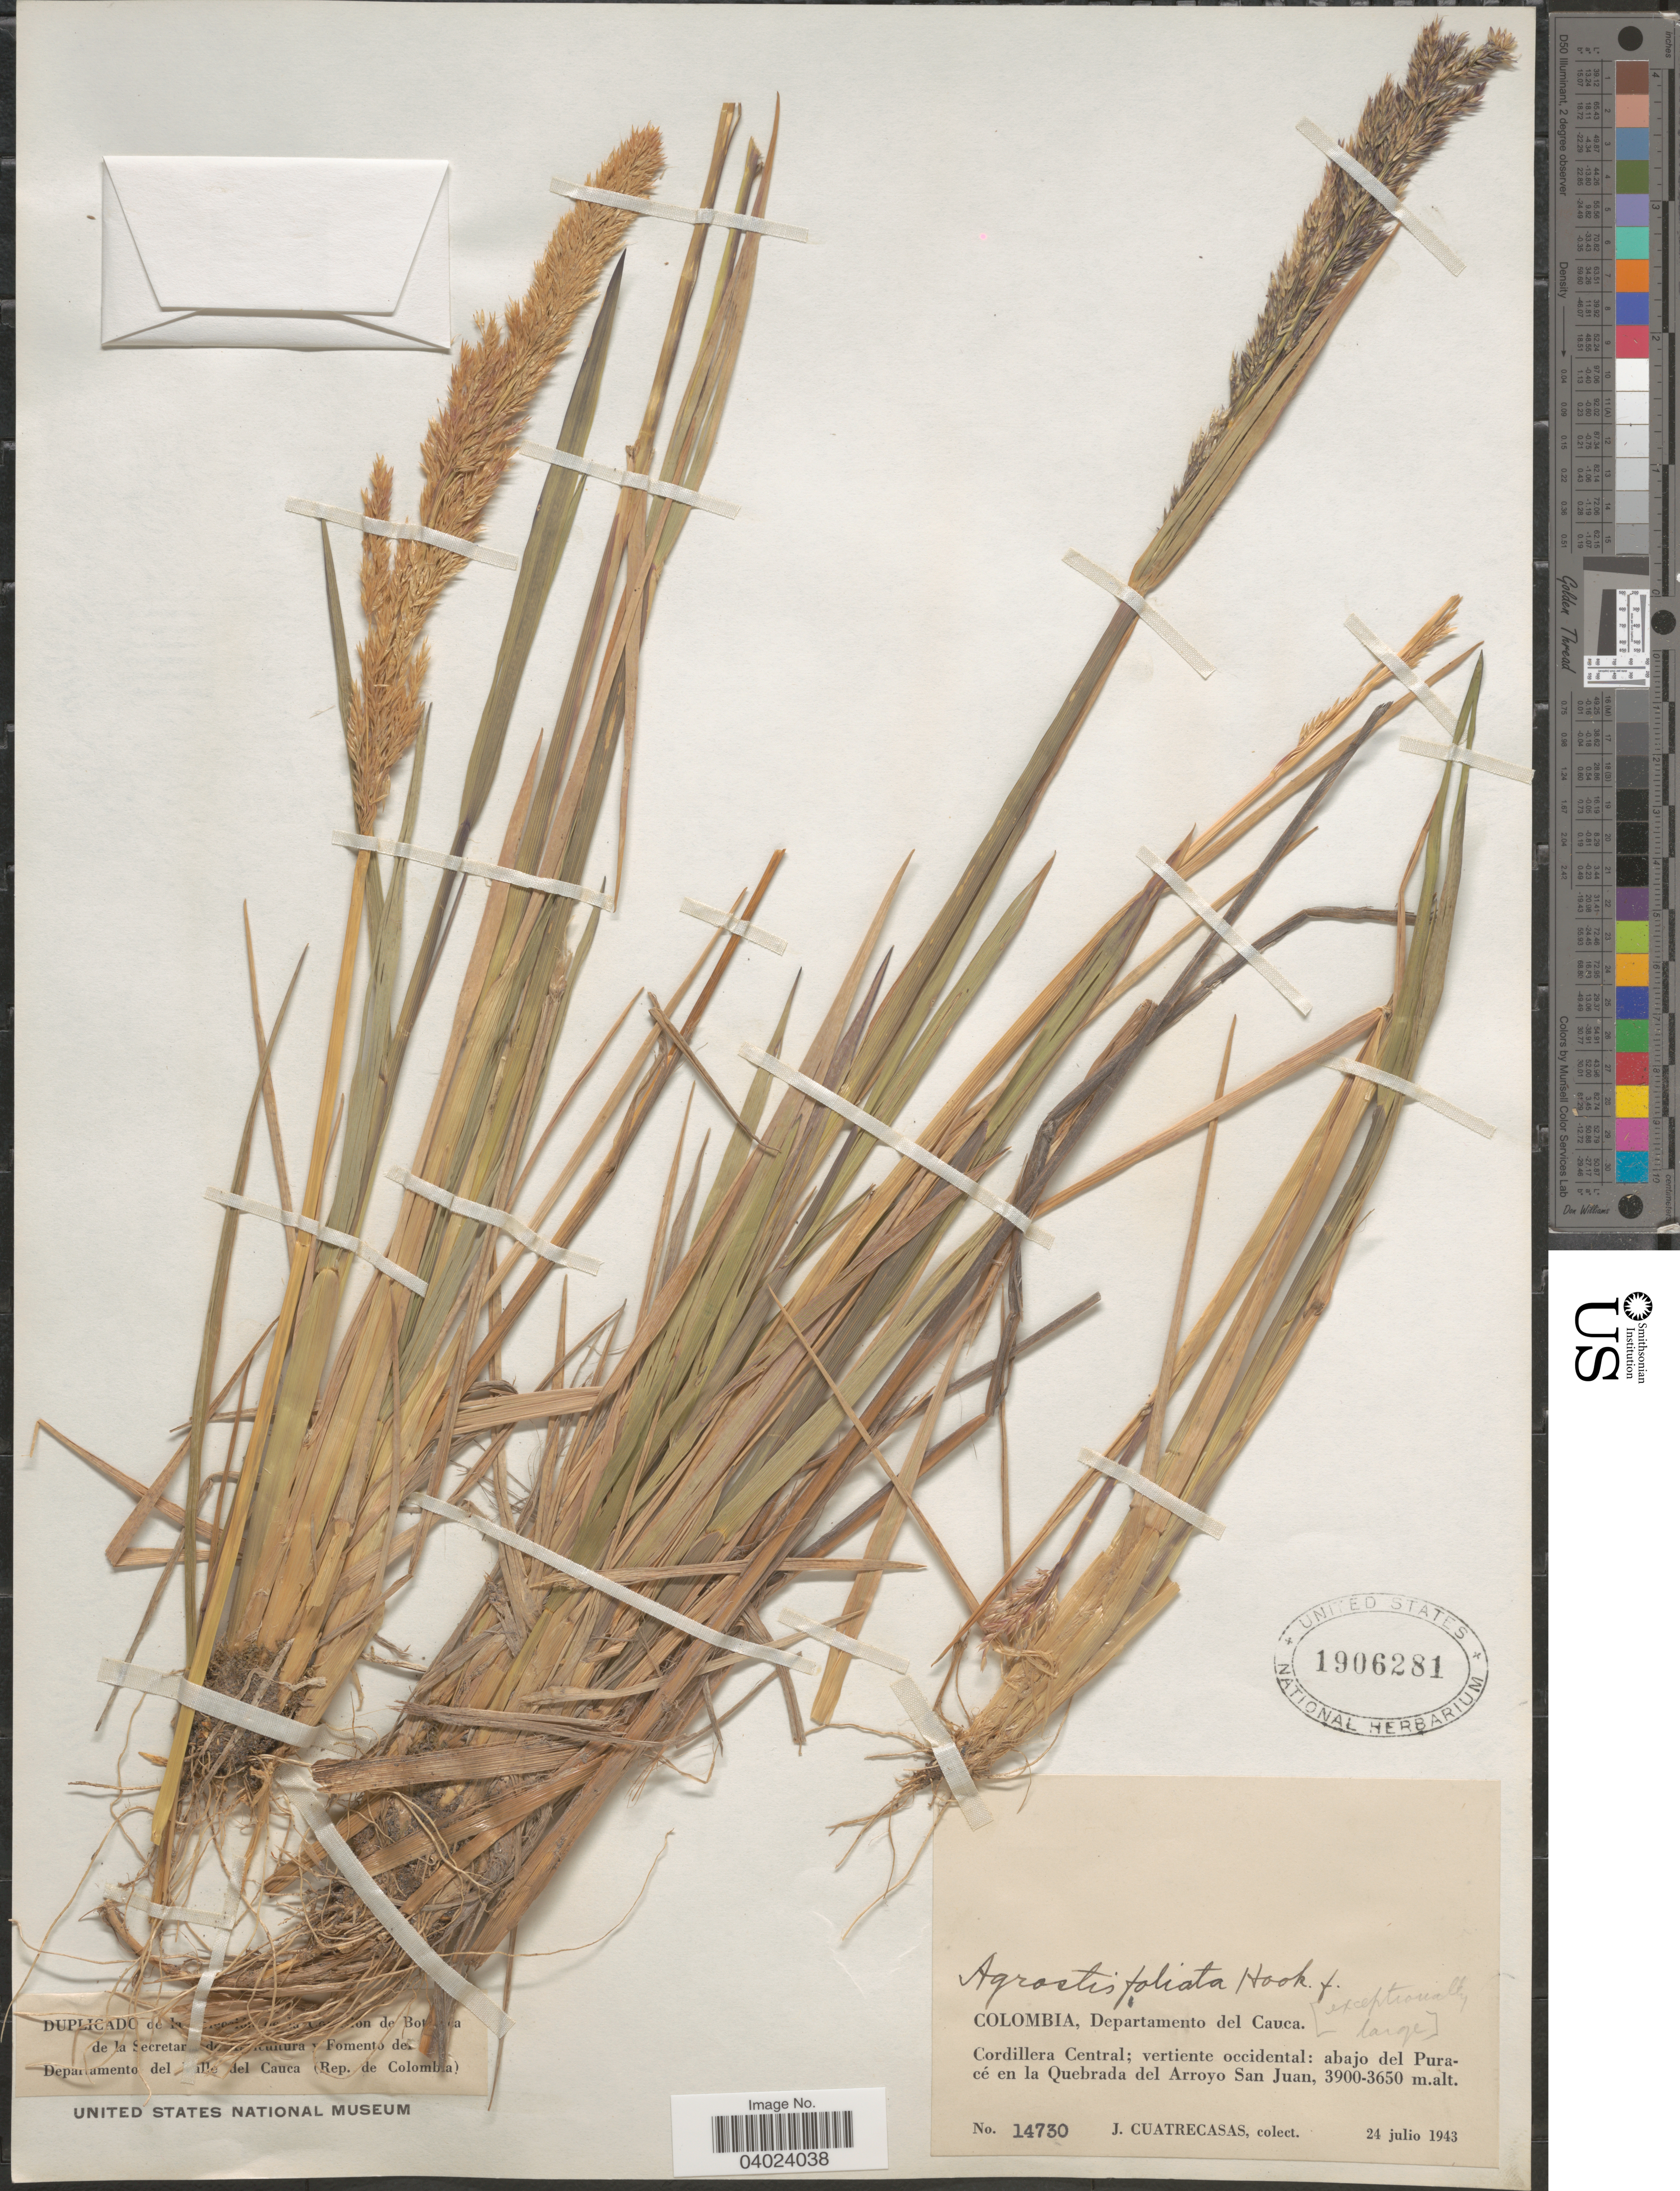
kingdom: Plantae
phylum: Tracheophyta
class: Liliopsida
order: Poales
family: Poaceae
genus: Agrostis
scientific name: Agrostis foliata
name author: Hook. f.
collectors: J. Cuatrecasas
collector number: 14730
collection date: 1943-07-24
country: Colombia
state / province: Cauca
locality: Departamento del Cauca. Cordillera Central; vertiente occidental: abajo del Puracé en la Quebrada del Arroyo San Juan.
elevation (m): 3650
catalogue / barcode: US 1906281